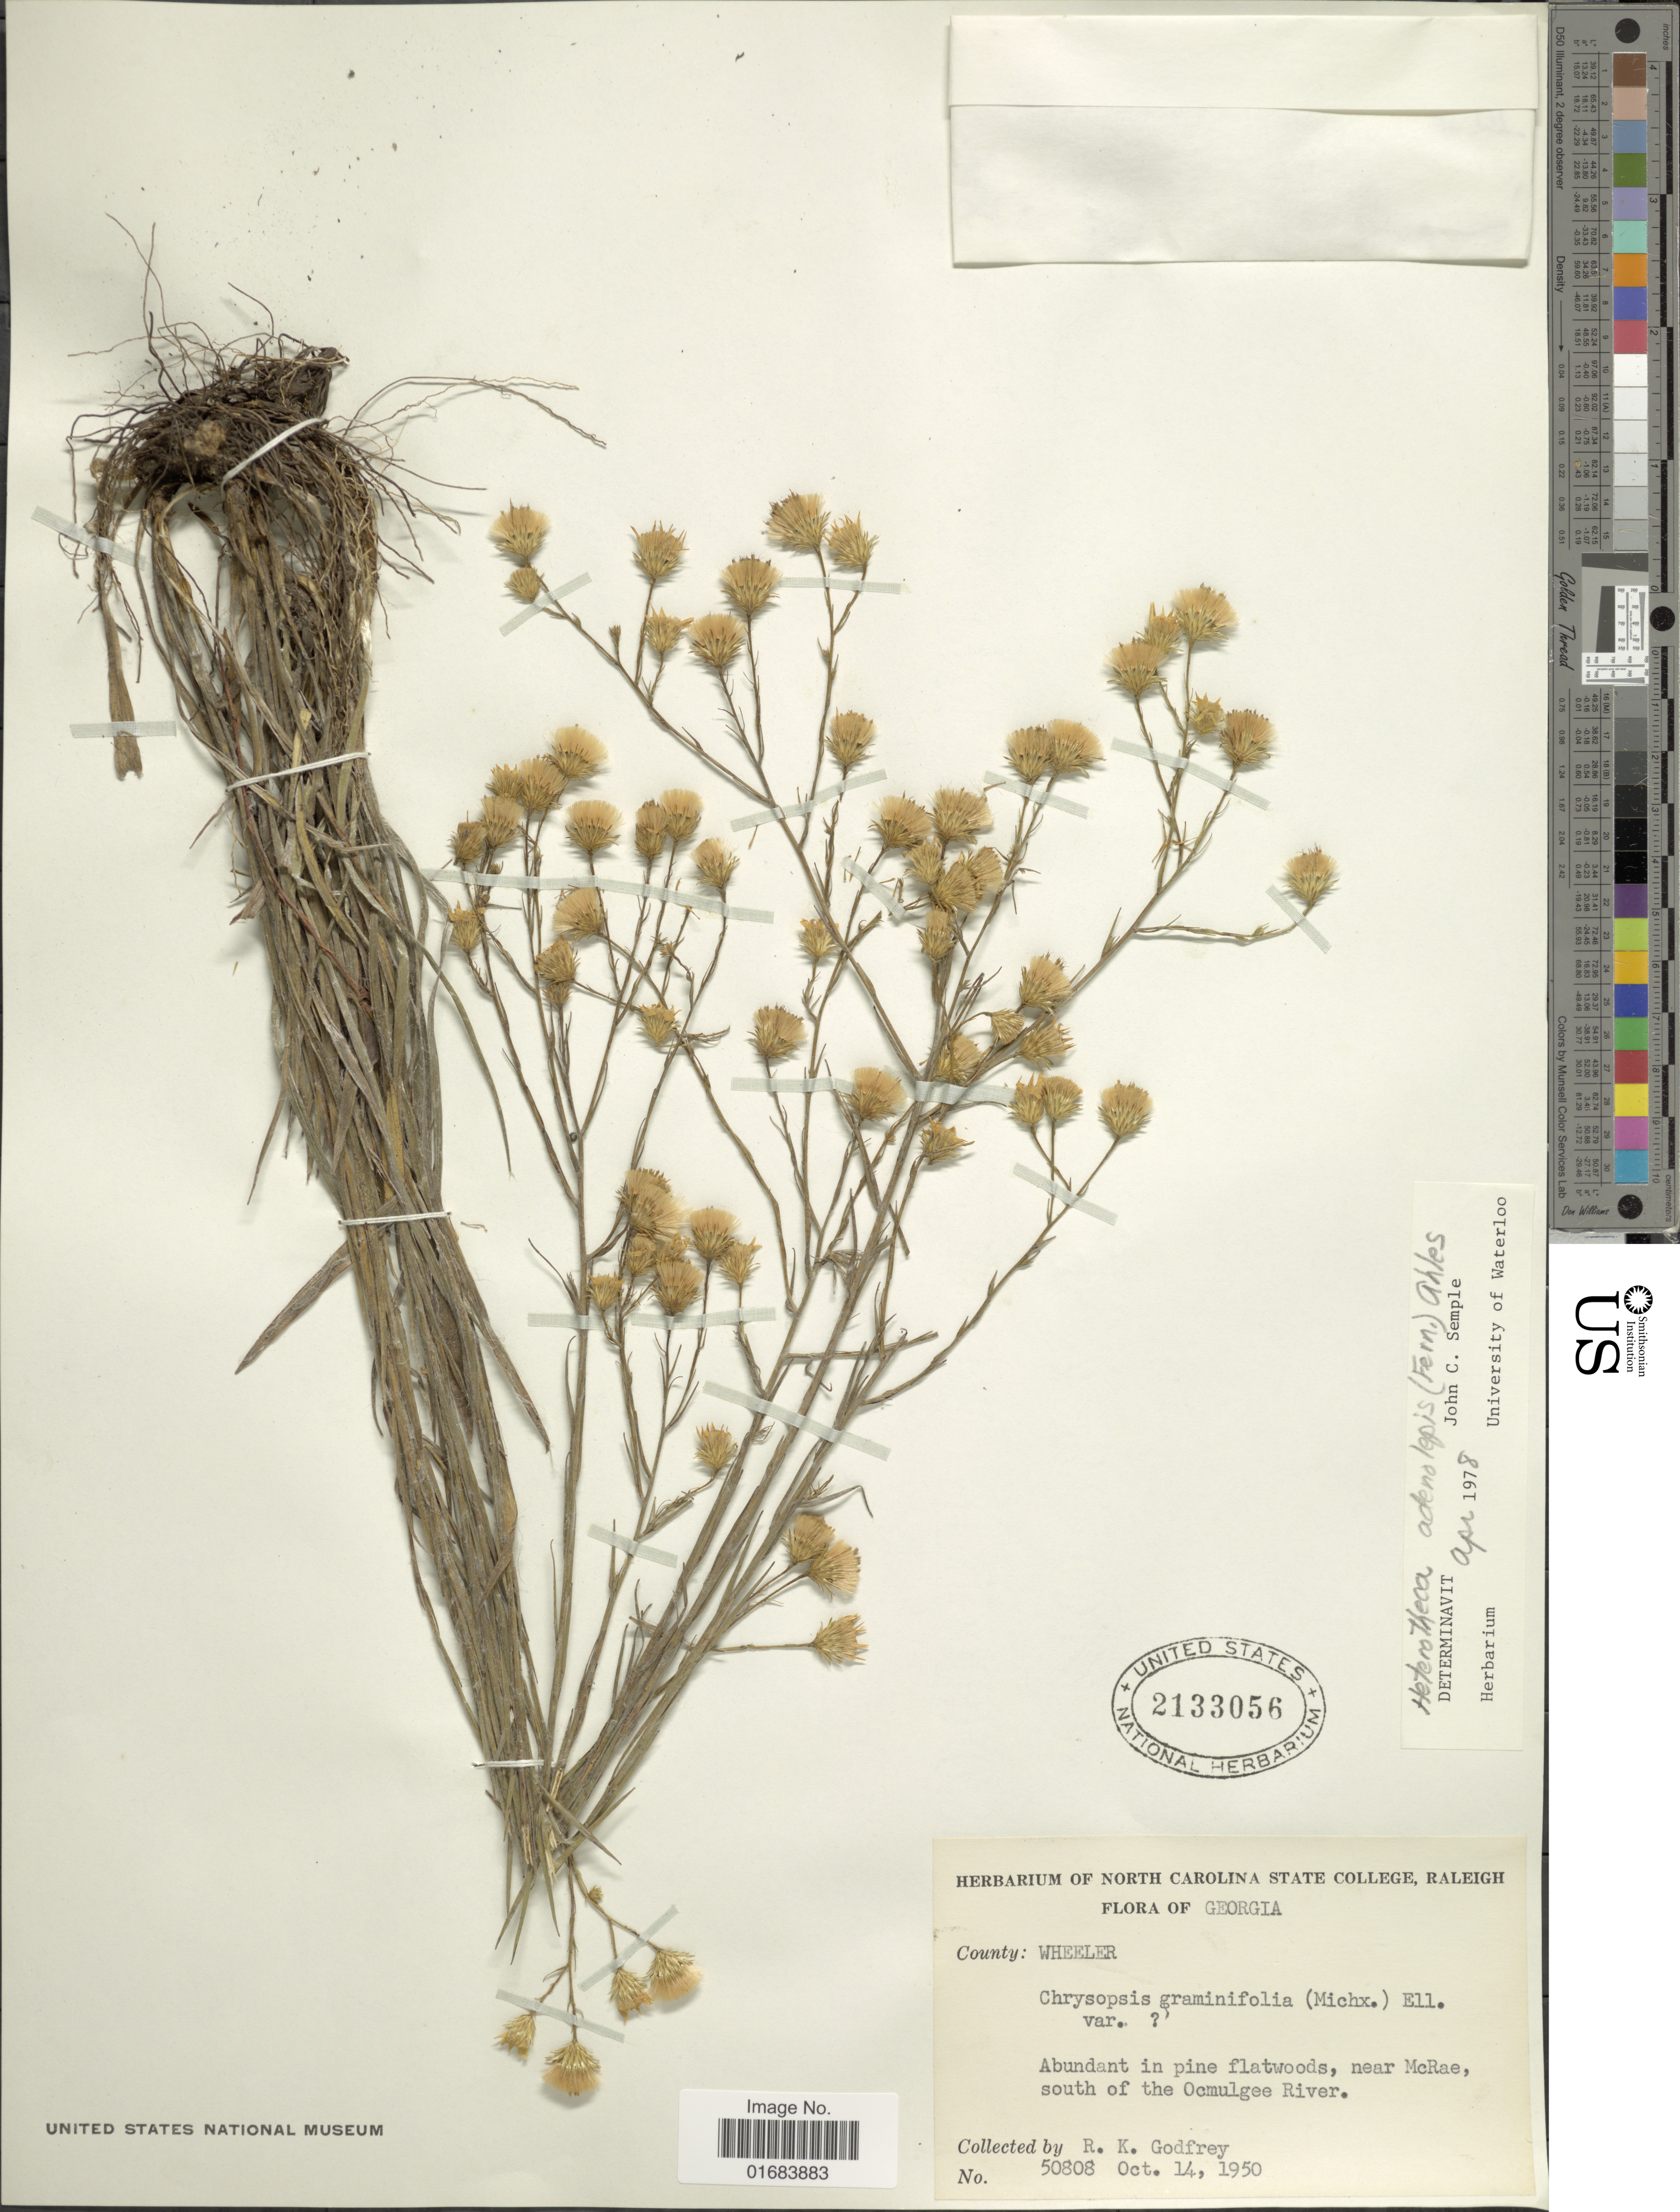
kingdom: Plantae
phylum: Tracheophyta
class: Magnoliopsida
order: Asterales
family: Asteraceae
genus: Pityopsis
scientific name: Pityopsis adenolepis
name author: (Fernald) Semple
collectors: R. K. Godfrey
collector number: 50808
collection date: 1950-10-14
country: United States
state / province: Georgia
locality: County: Wheeler, near McRae, south of the Ocmulgee River.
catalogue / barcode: US 2133506